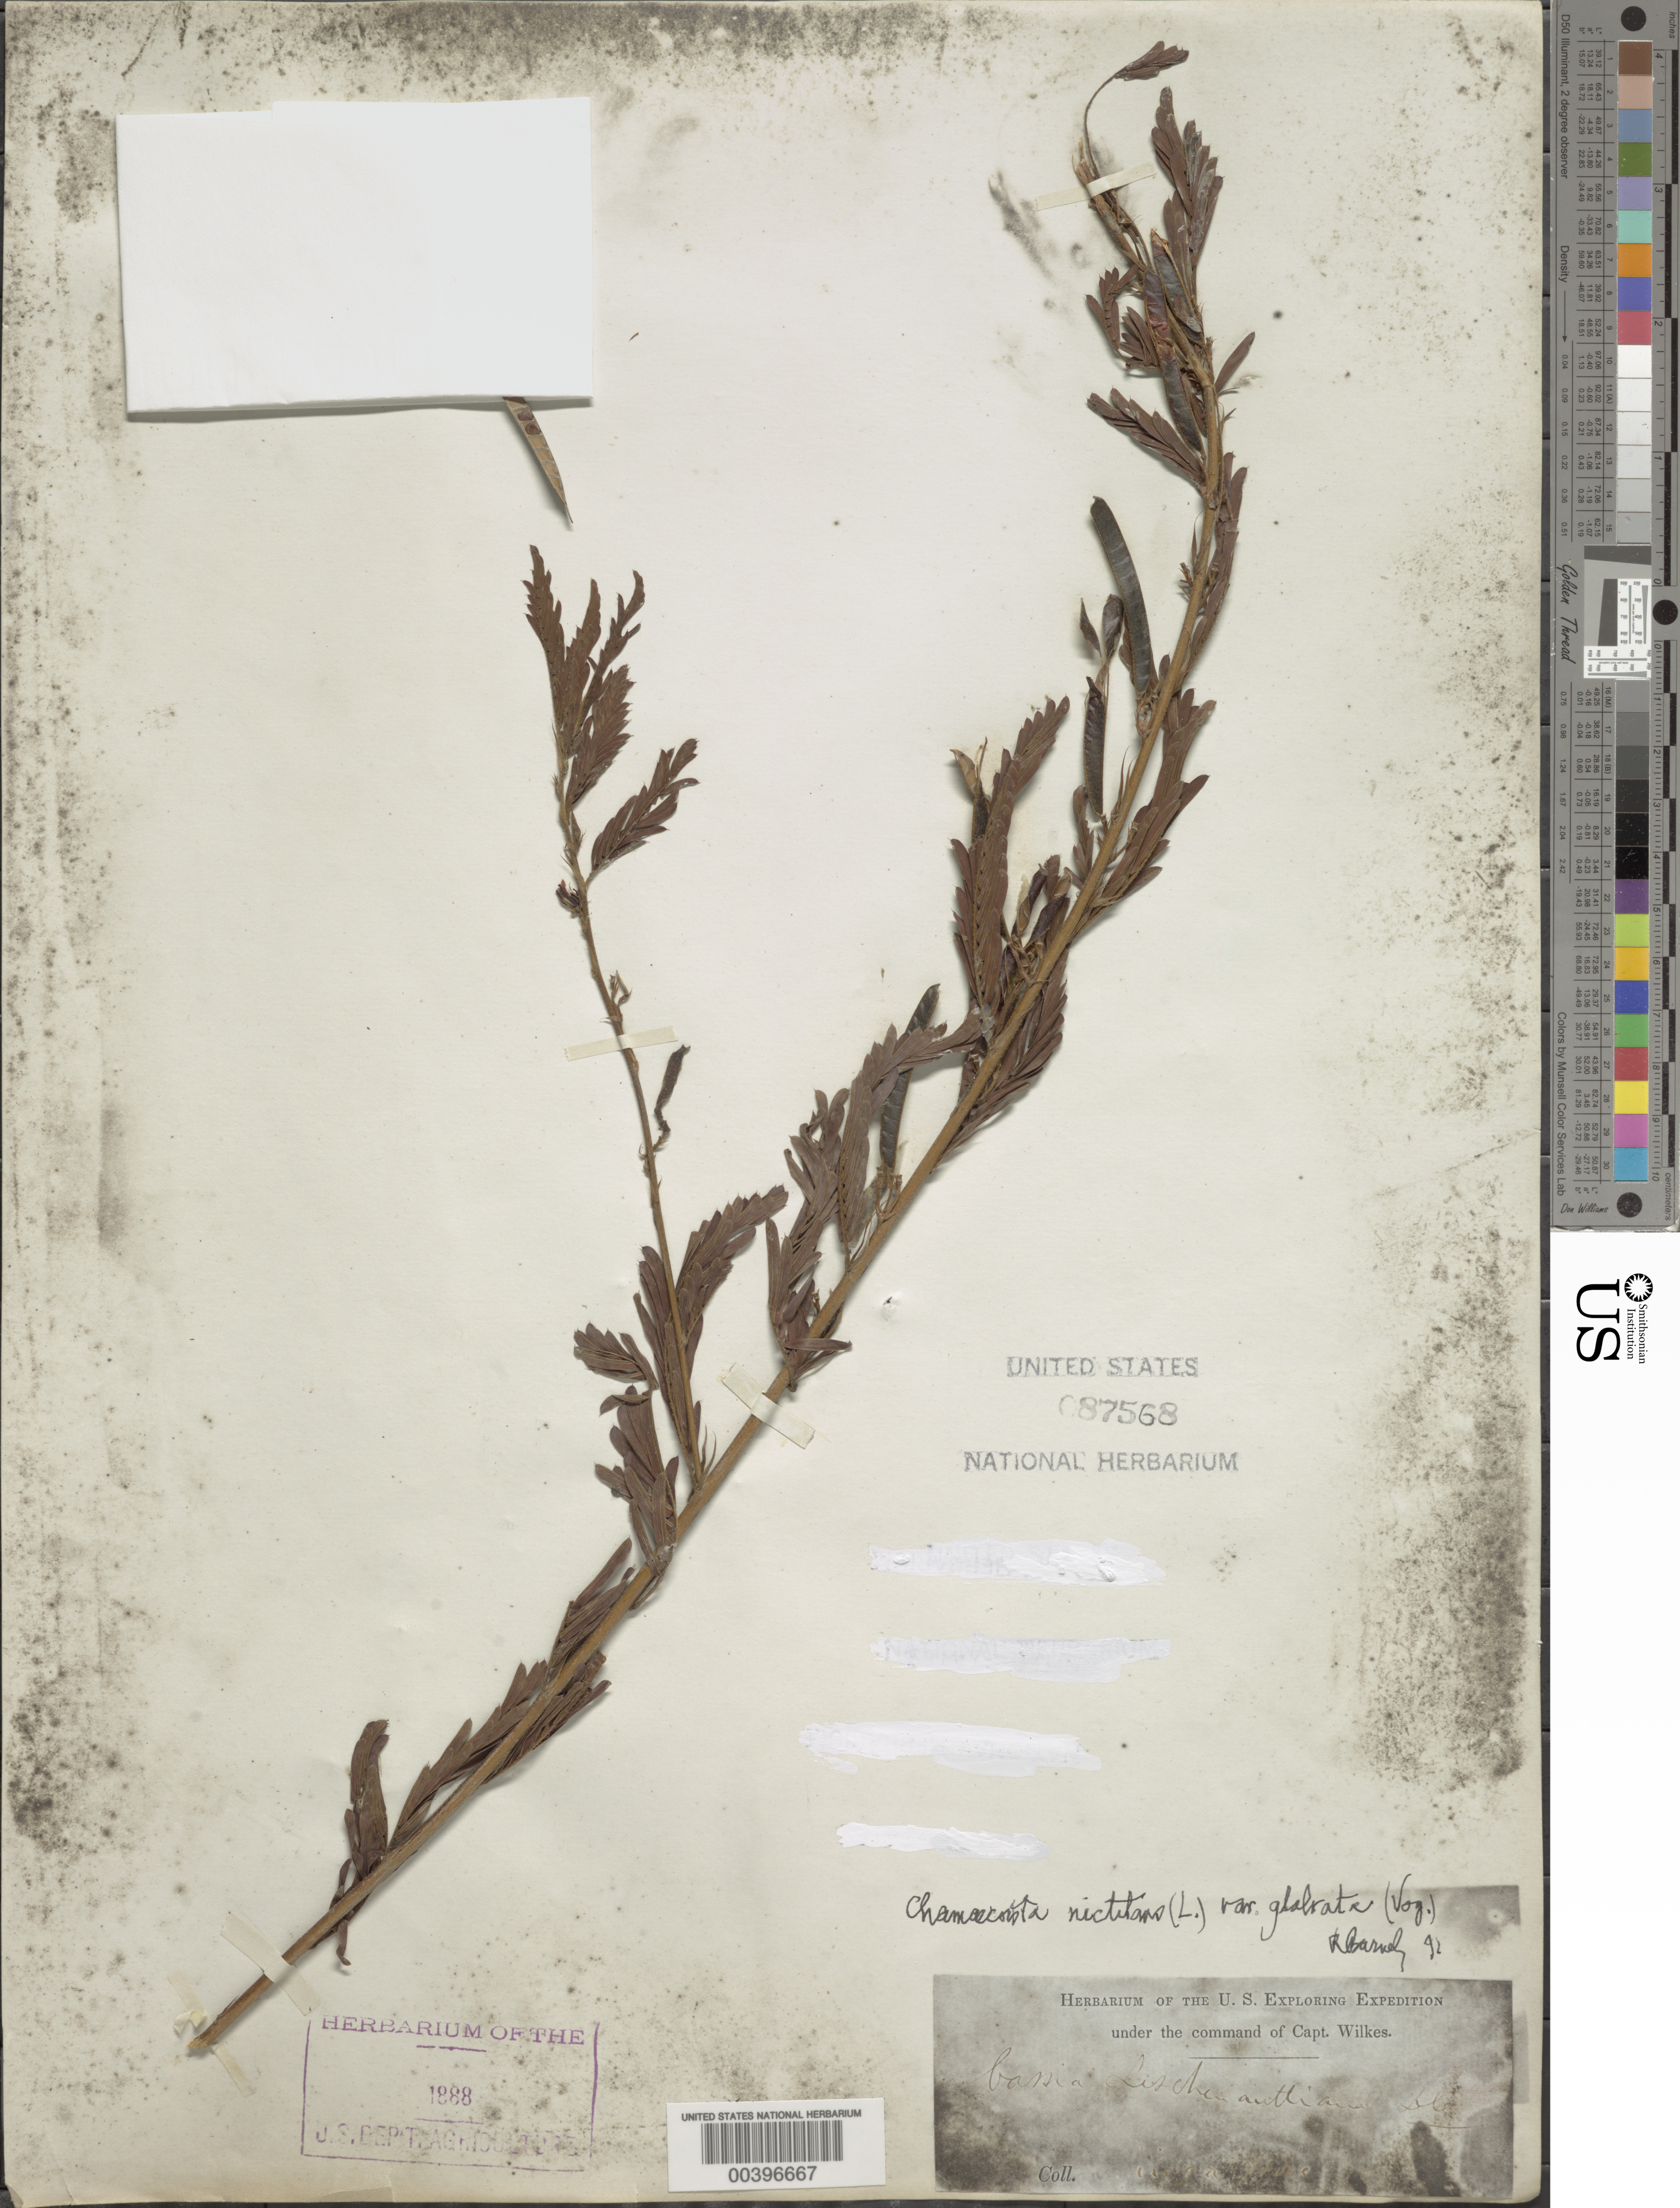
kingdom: Plantae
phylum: Tracheophyta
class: Magnoliopsida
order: Fabales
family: Fabaceae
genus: Chamaecrista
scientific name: Chamaecrista nictitans var. glabrata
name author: (Vogel) H.S. Irwin & Barneby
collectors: W. Weingart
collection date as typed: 09 Apr 1914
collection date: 1914-04-09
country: Germany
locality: Gorgenthal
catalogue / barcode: US 87568